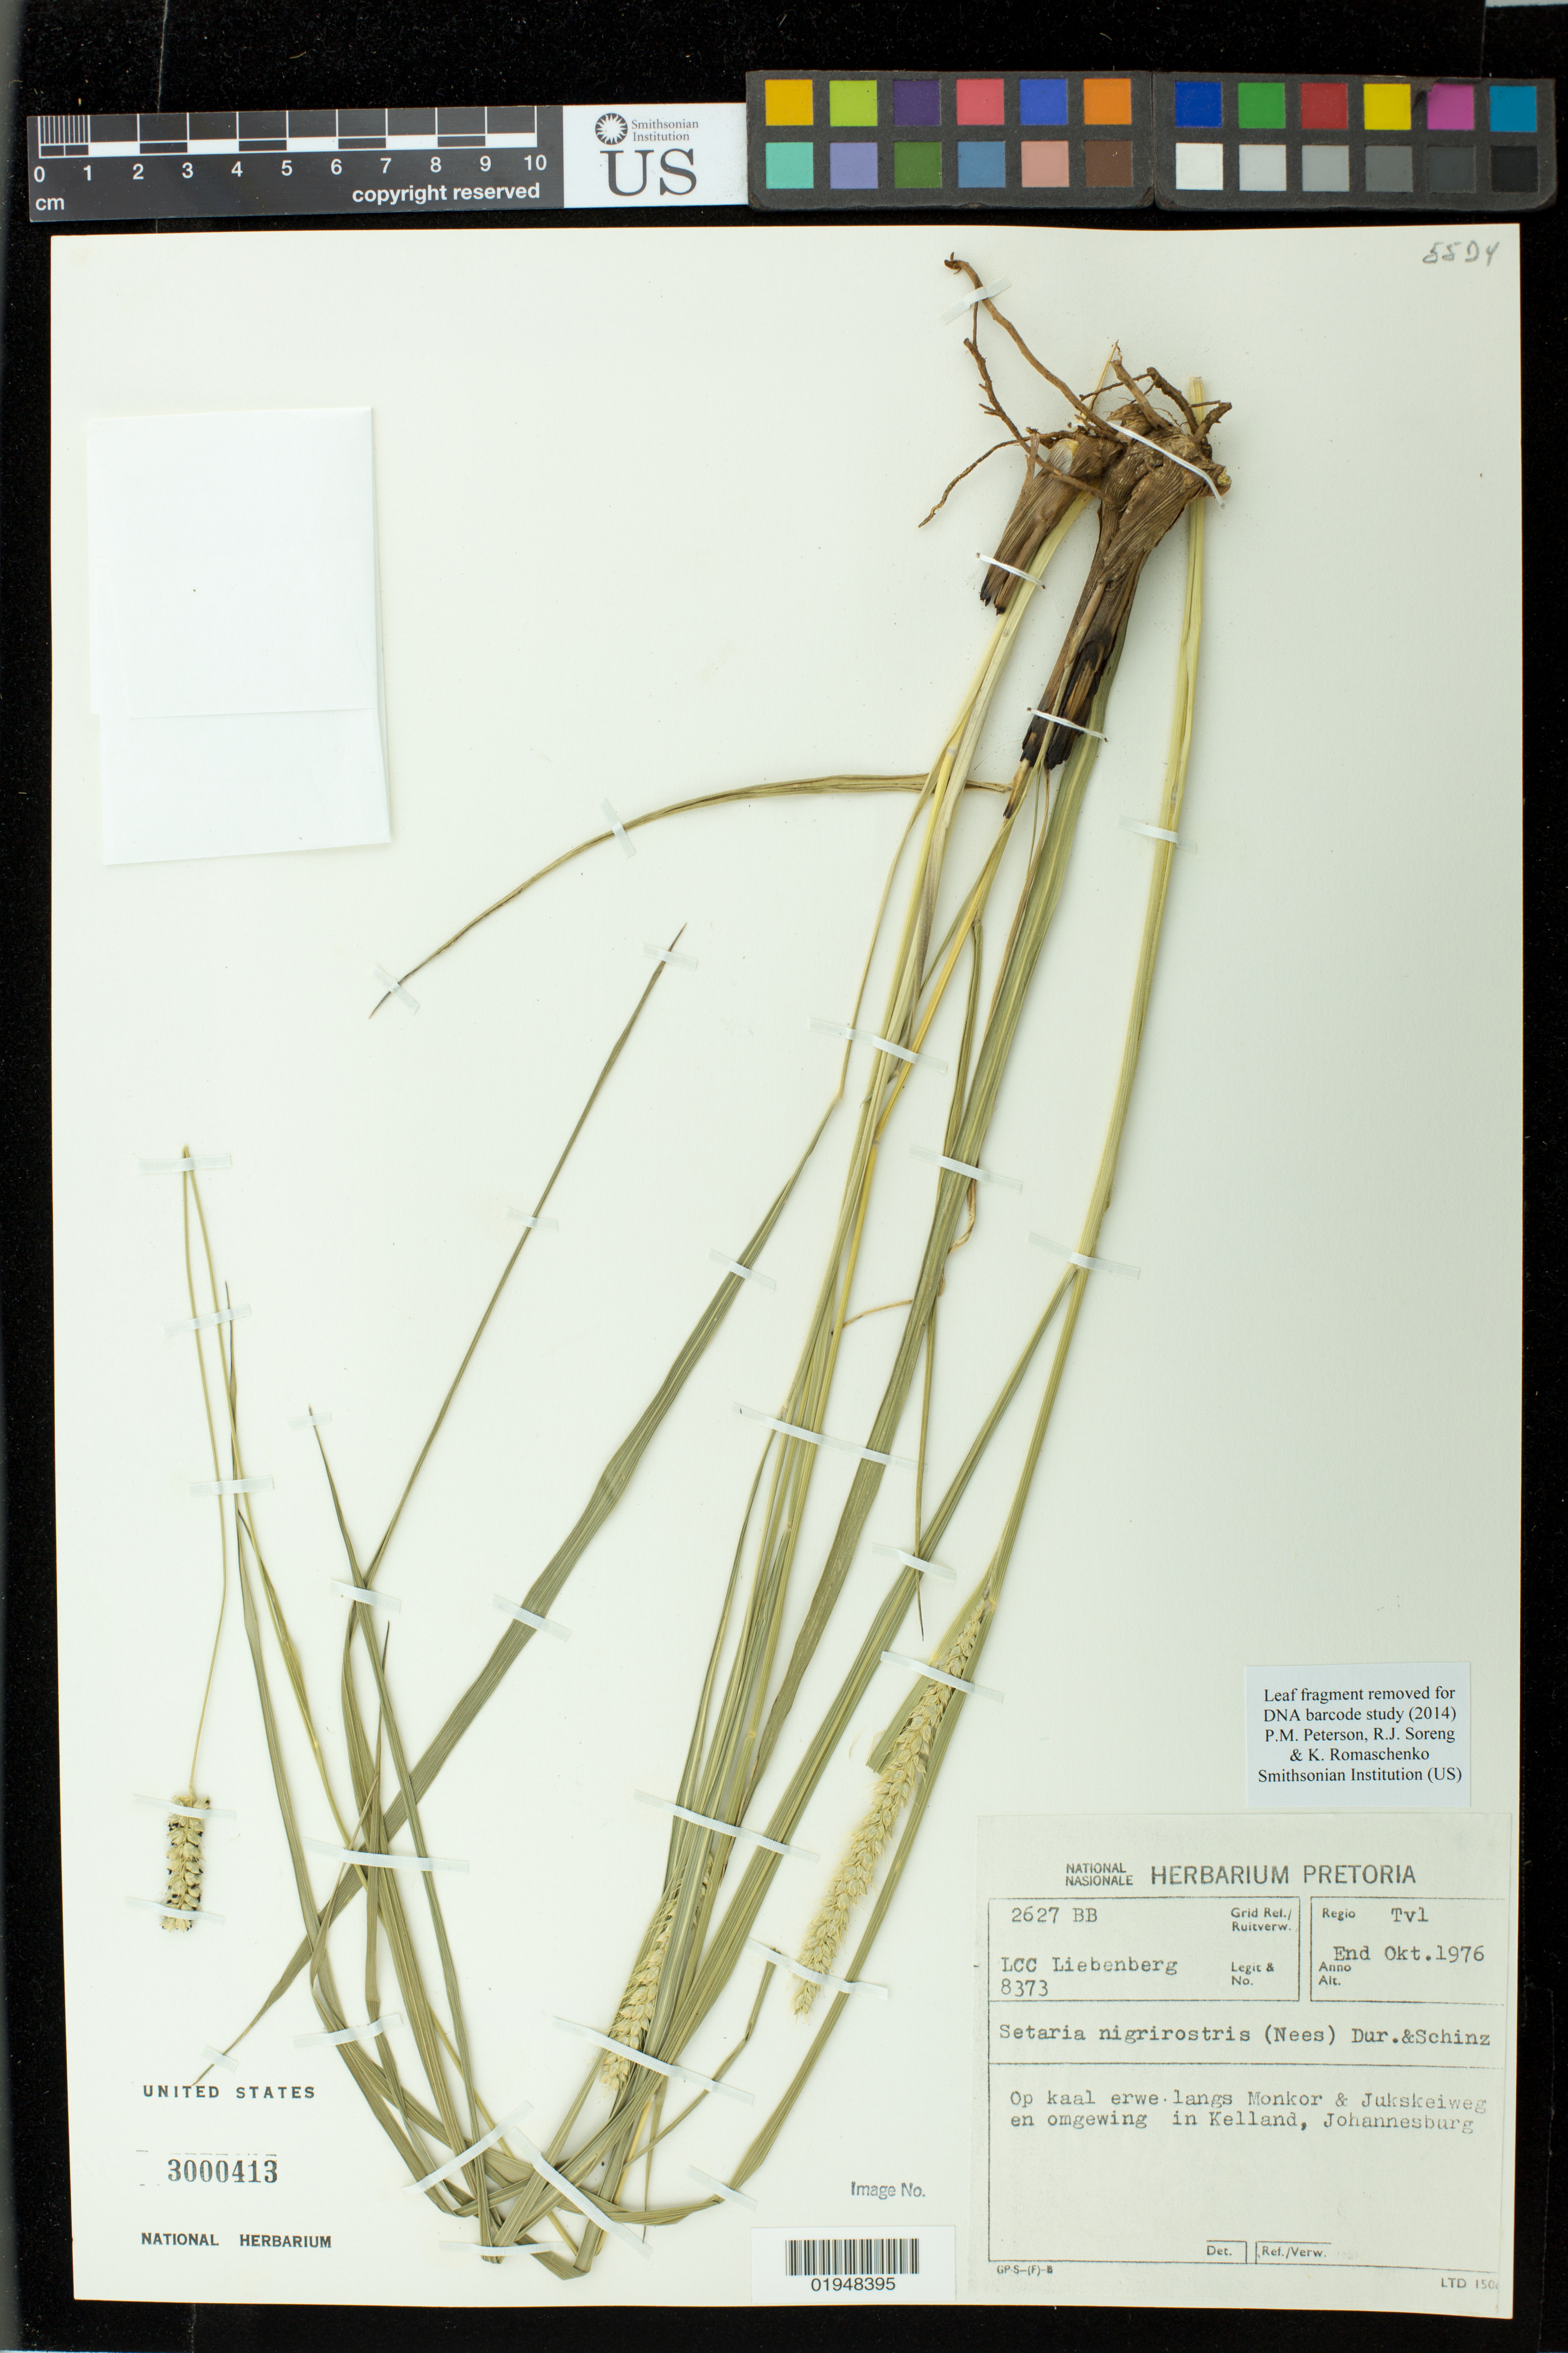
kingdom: Plantae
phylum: Tracheophyta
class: Liliopsida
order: Poales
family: Poaceae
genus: Setaria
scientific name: Setaria nigrirostris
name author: (Nees) Durand & Schinz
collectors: L. Liebenberg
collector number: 8373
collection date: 1976-10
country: South Africa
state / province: Gauteng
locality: Grid Ref: 2627 BB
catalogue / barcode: US 3000413